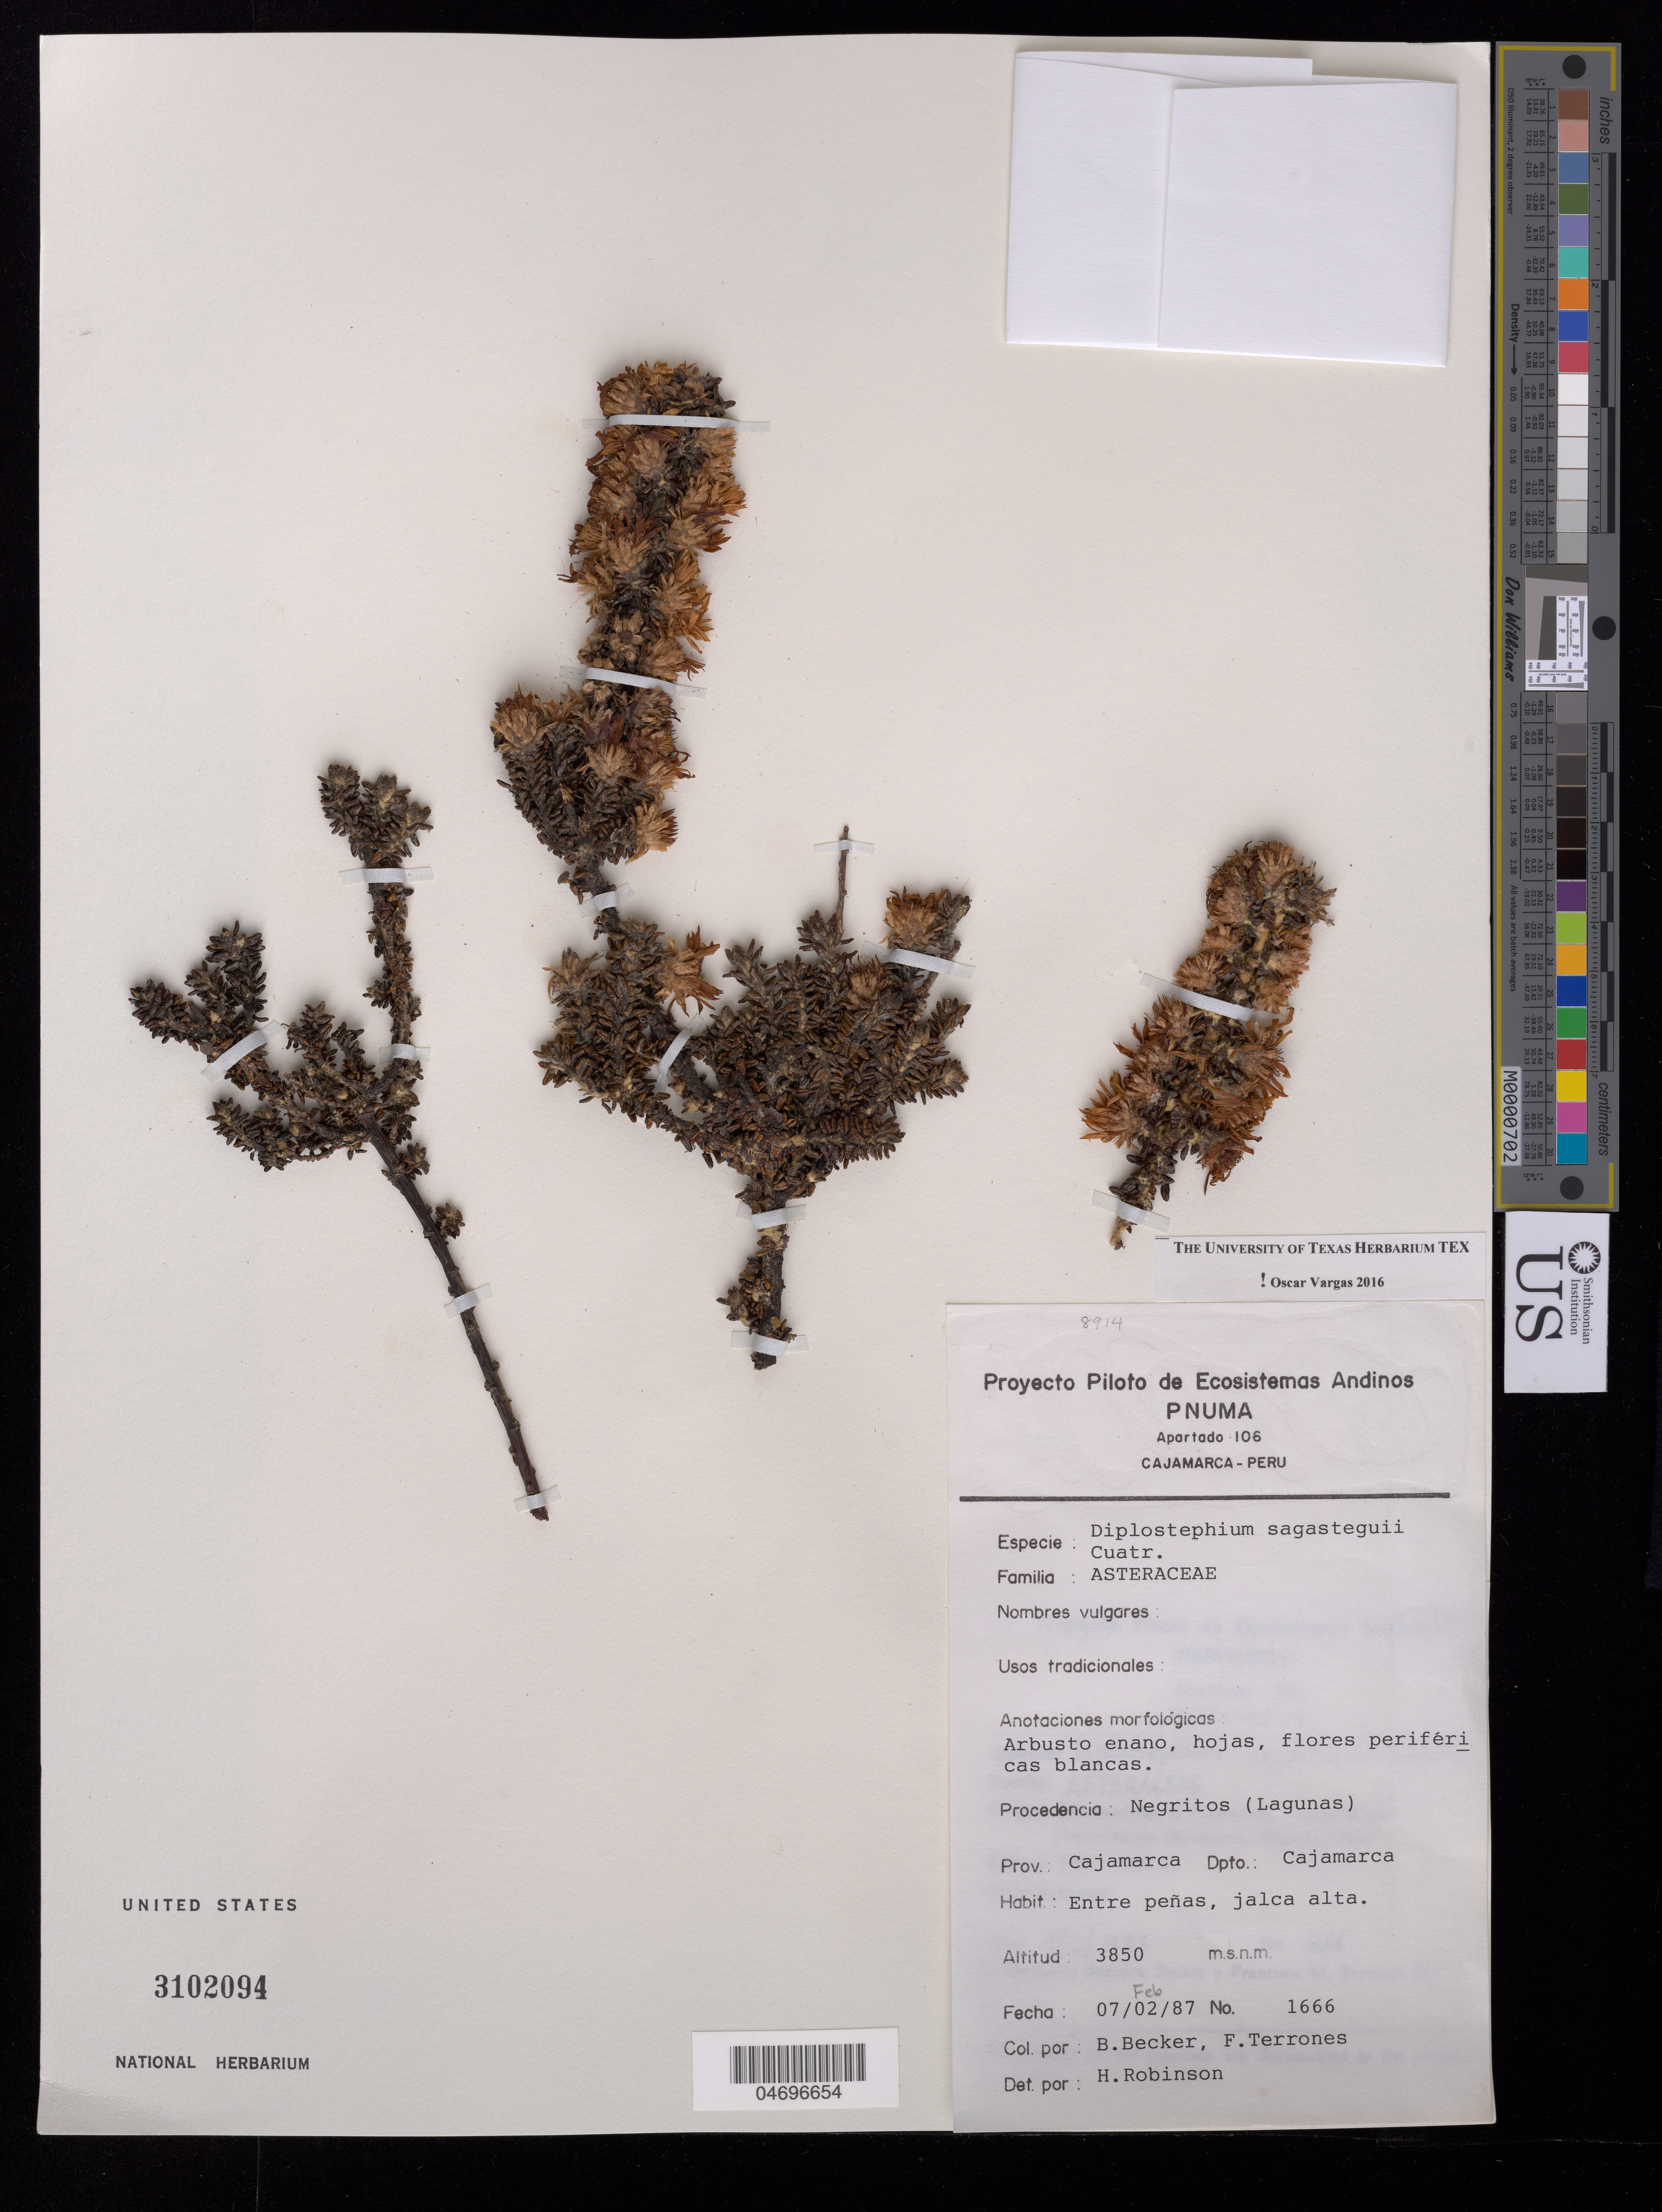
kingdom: Plantae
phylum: Tracheophyta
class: Magnoliopsida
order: Asterales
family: Asteraceae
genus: Diplostephium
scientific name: Diplostephium sagasteguii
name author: Cuatrec.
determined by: Vargas, Oscar M.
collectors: B. Becker & F. M. Terrones H.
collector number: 1666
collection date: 1987-02-07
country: Peru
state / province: Cajamarca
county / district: Cajamarca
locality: Negritos (Lagunas)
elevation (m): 3850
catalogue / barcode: US 3102094